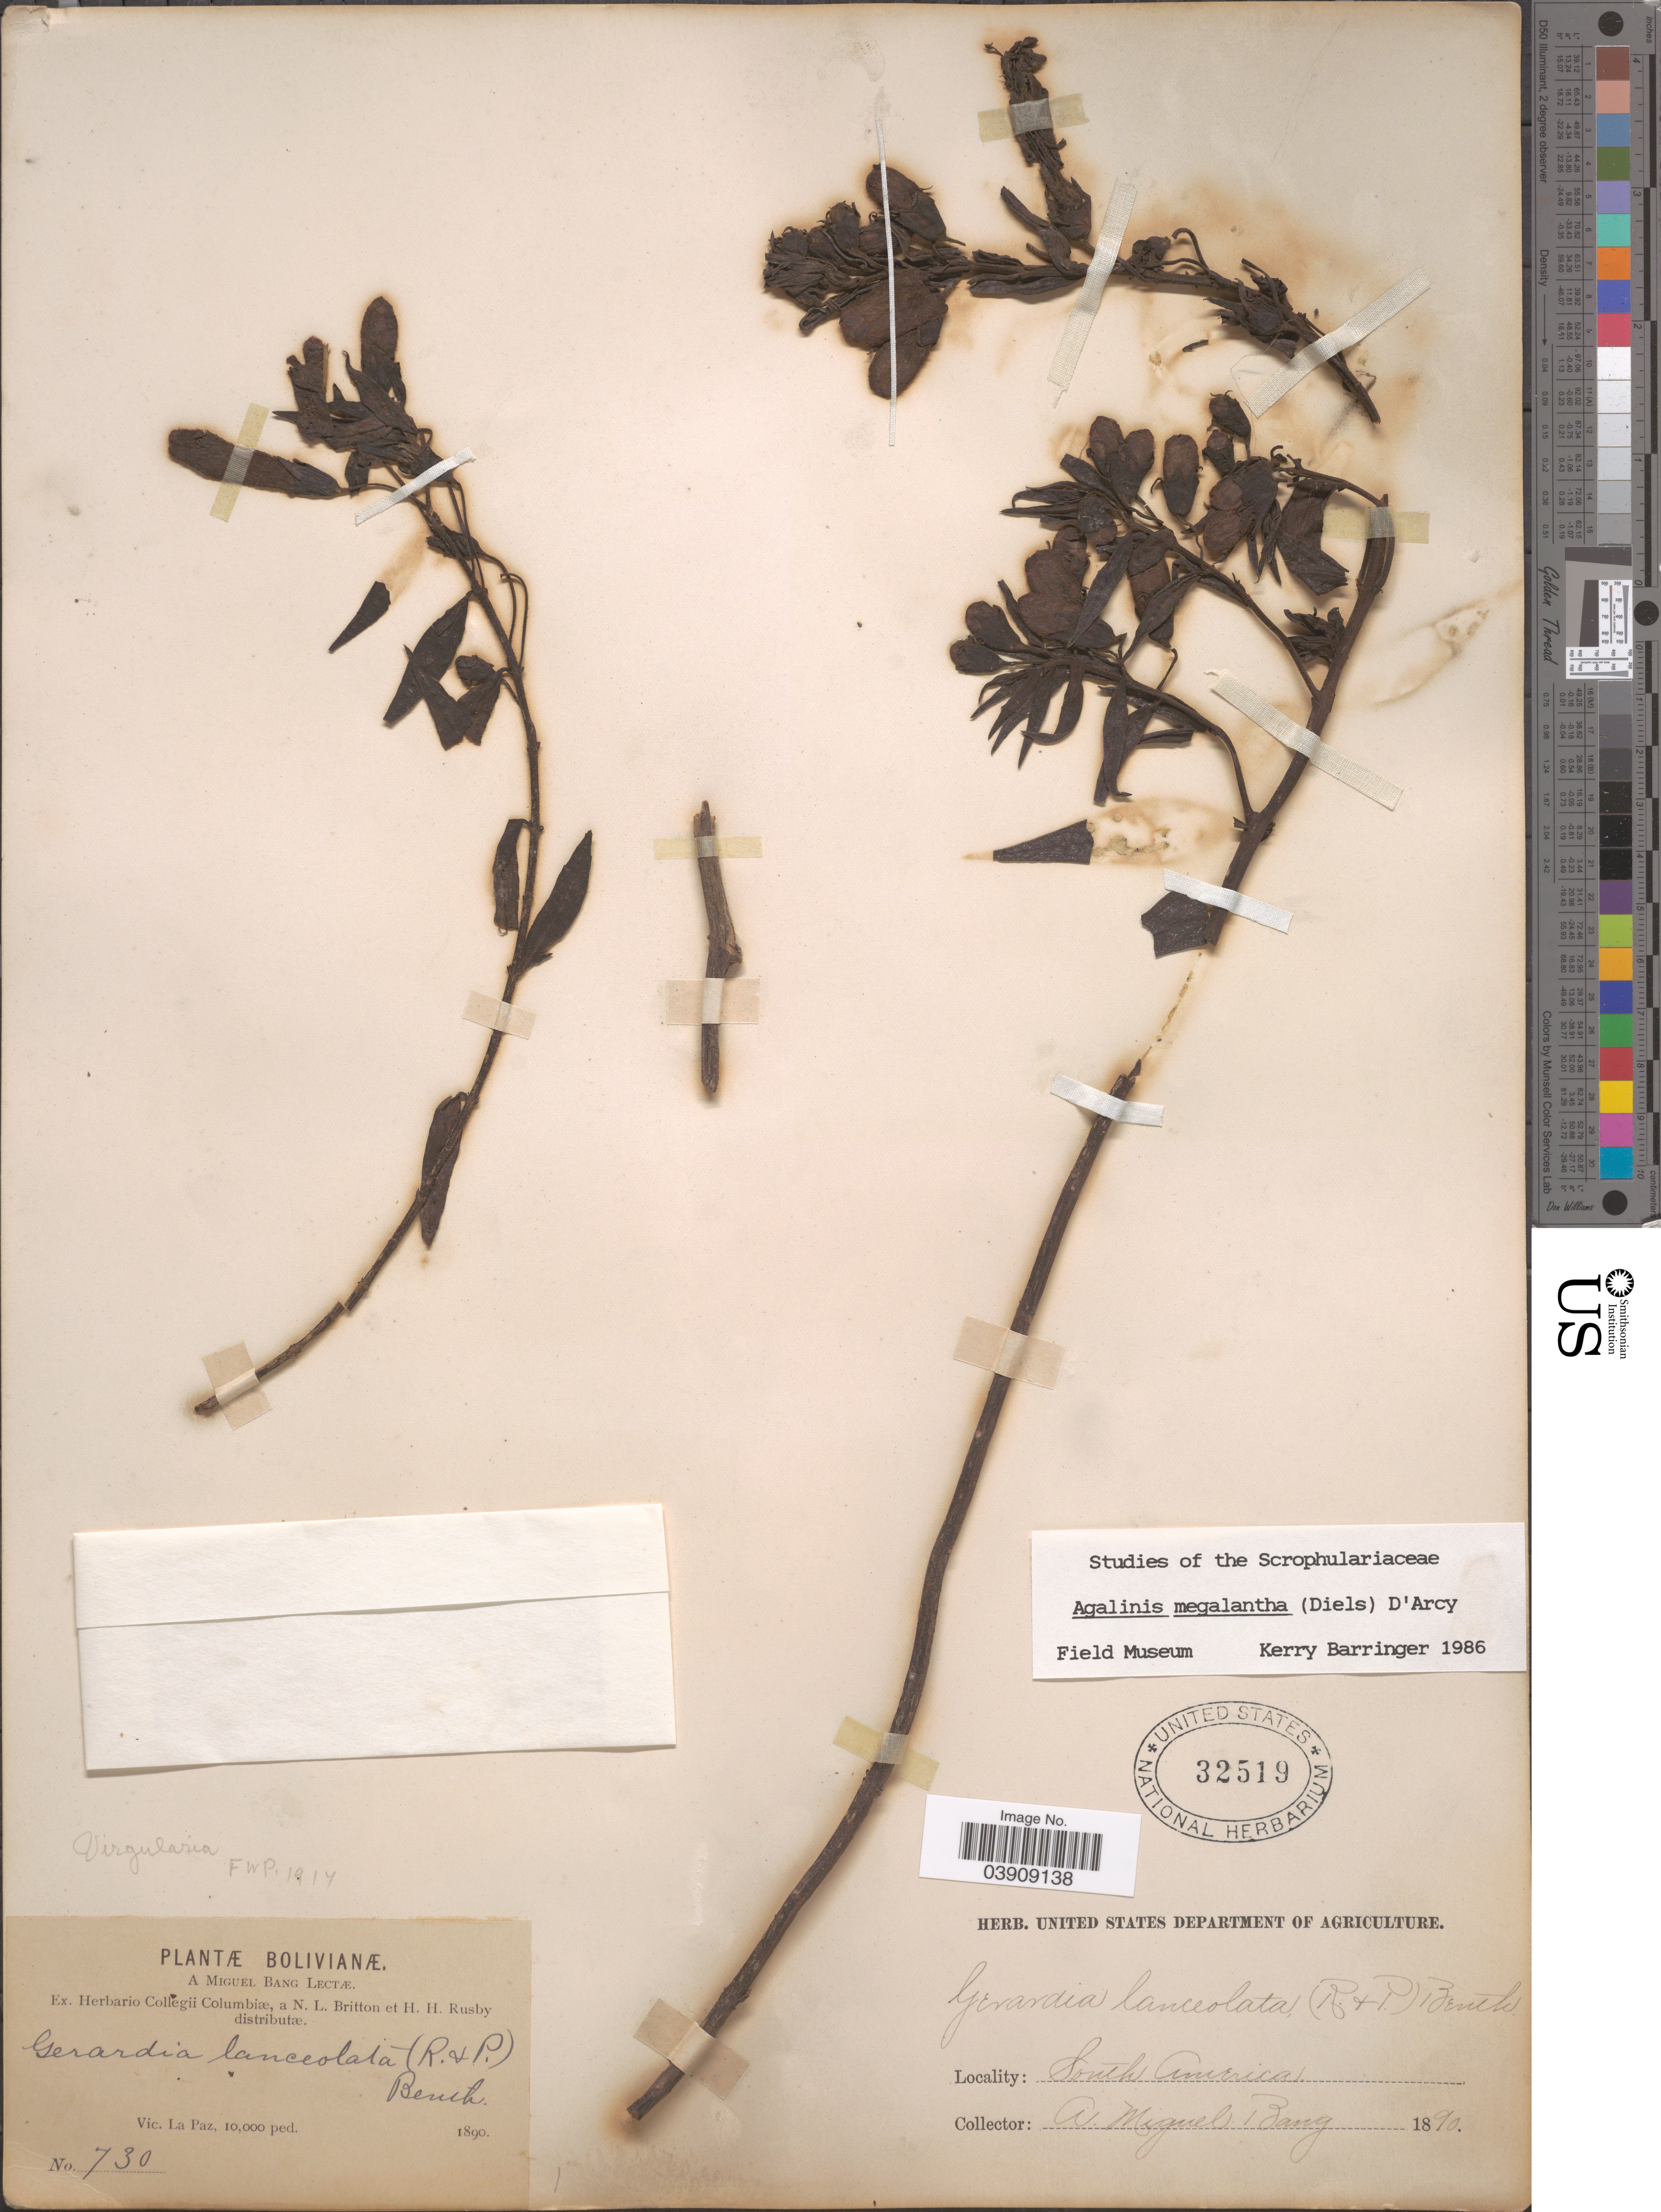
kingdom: Plantae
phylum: Tracheophyta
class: Magnoliopsida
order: Lamiales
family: Orobanchaceae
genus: Agalinis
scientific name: Agalinis megalantha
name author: (Diels) D'Arcy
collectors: M. Bang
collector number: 730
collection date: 1890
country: Bolivia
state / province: La Paz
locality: Vic. La Paz.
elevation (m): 3048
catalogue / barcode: US 32519